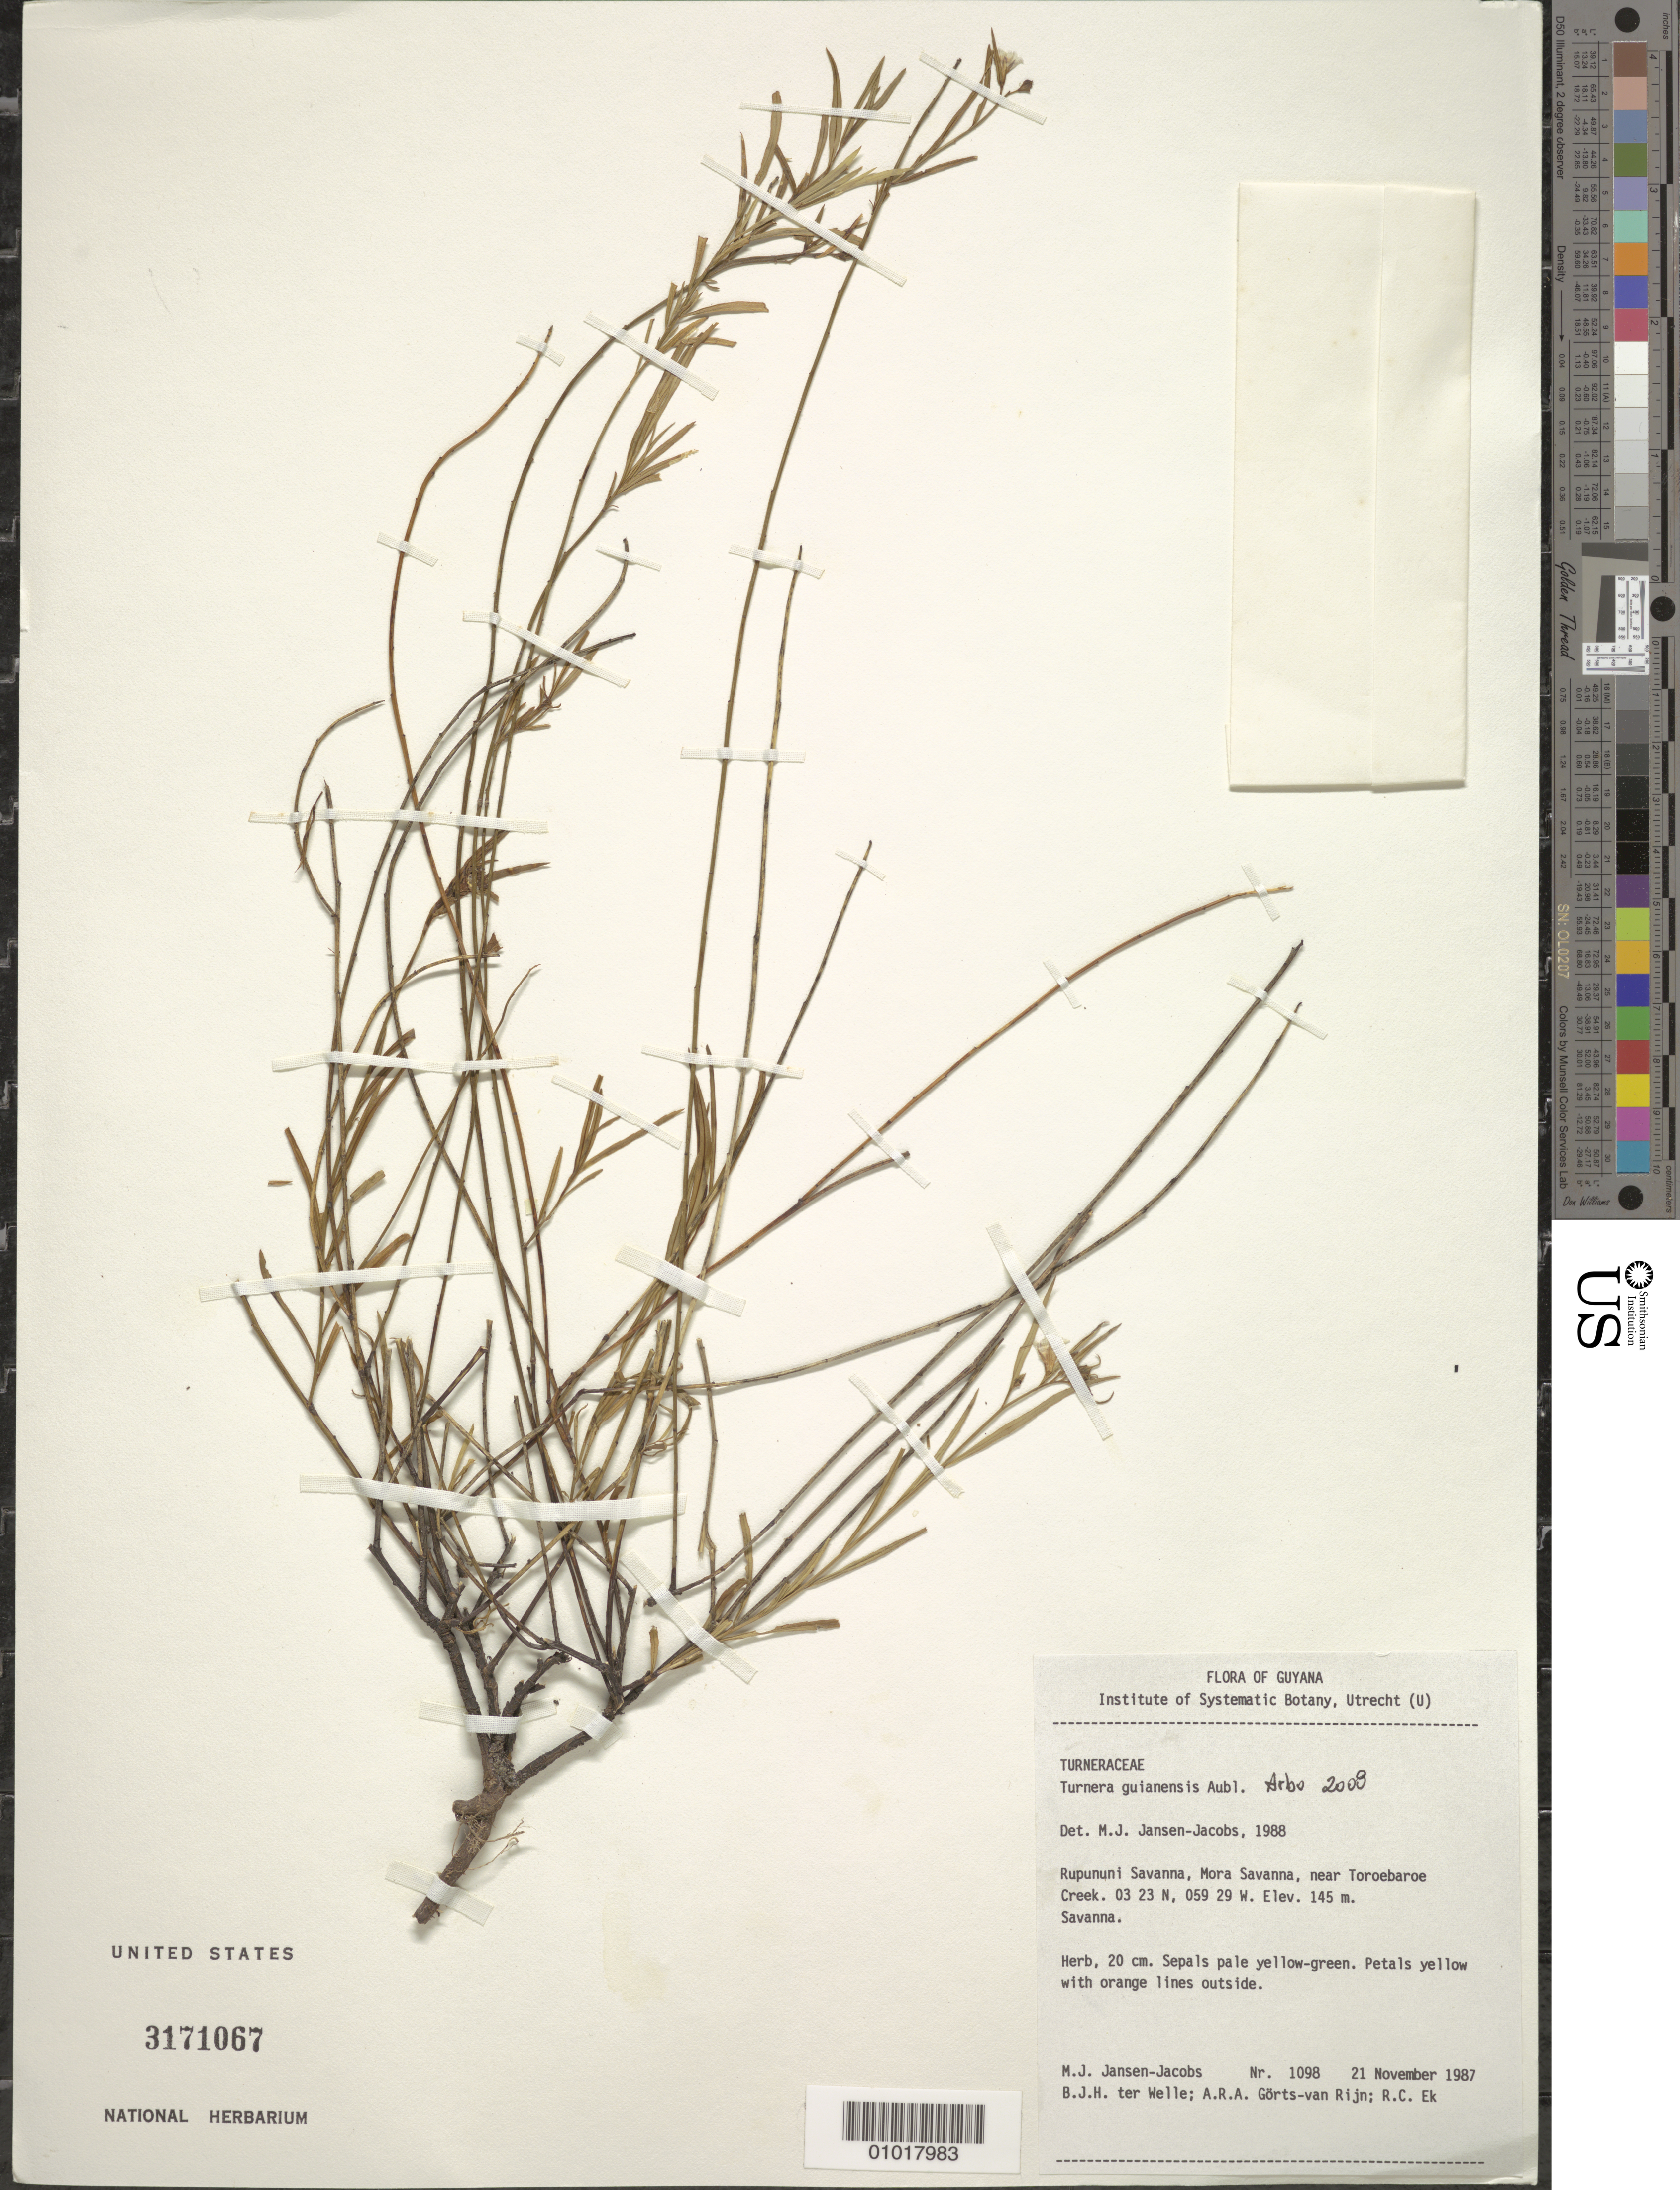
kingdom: Plantae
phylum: Tracheophyta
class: Magnoliopsida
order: Malpighiales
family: Turneraceae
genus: Turnera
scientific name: Turnera guianensis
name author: Aubl.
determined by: Arbo, M. M.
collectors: M. J. Jansen-Jacobs, B. Welle, A. .R. A. Görts-van Rijn & R. C. Ek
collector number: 1098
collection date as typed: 21-Nov-87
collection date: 1987-11-21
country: Guyana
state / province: U. Takutu-U. Essequibo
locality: Rupununi Savanna, Mora Savanna, near Toroebaroe Creek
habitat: Savanna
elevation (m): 145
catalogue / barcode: US 3171067